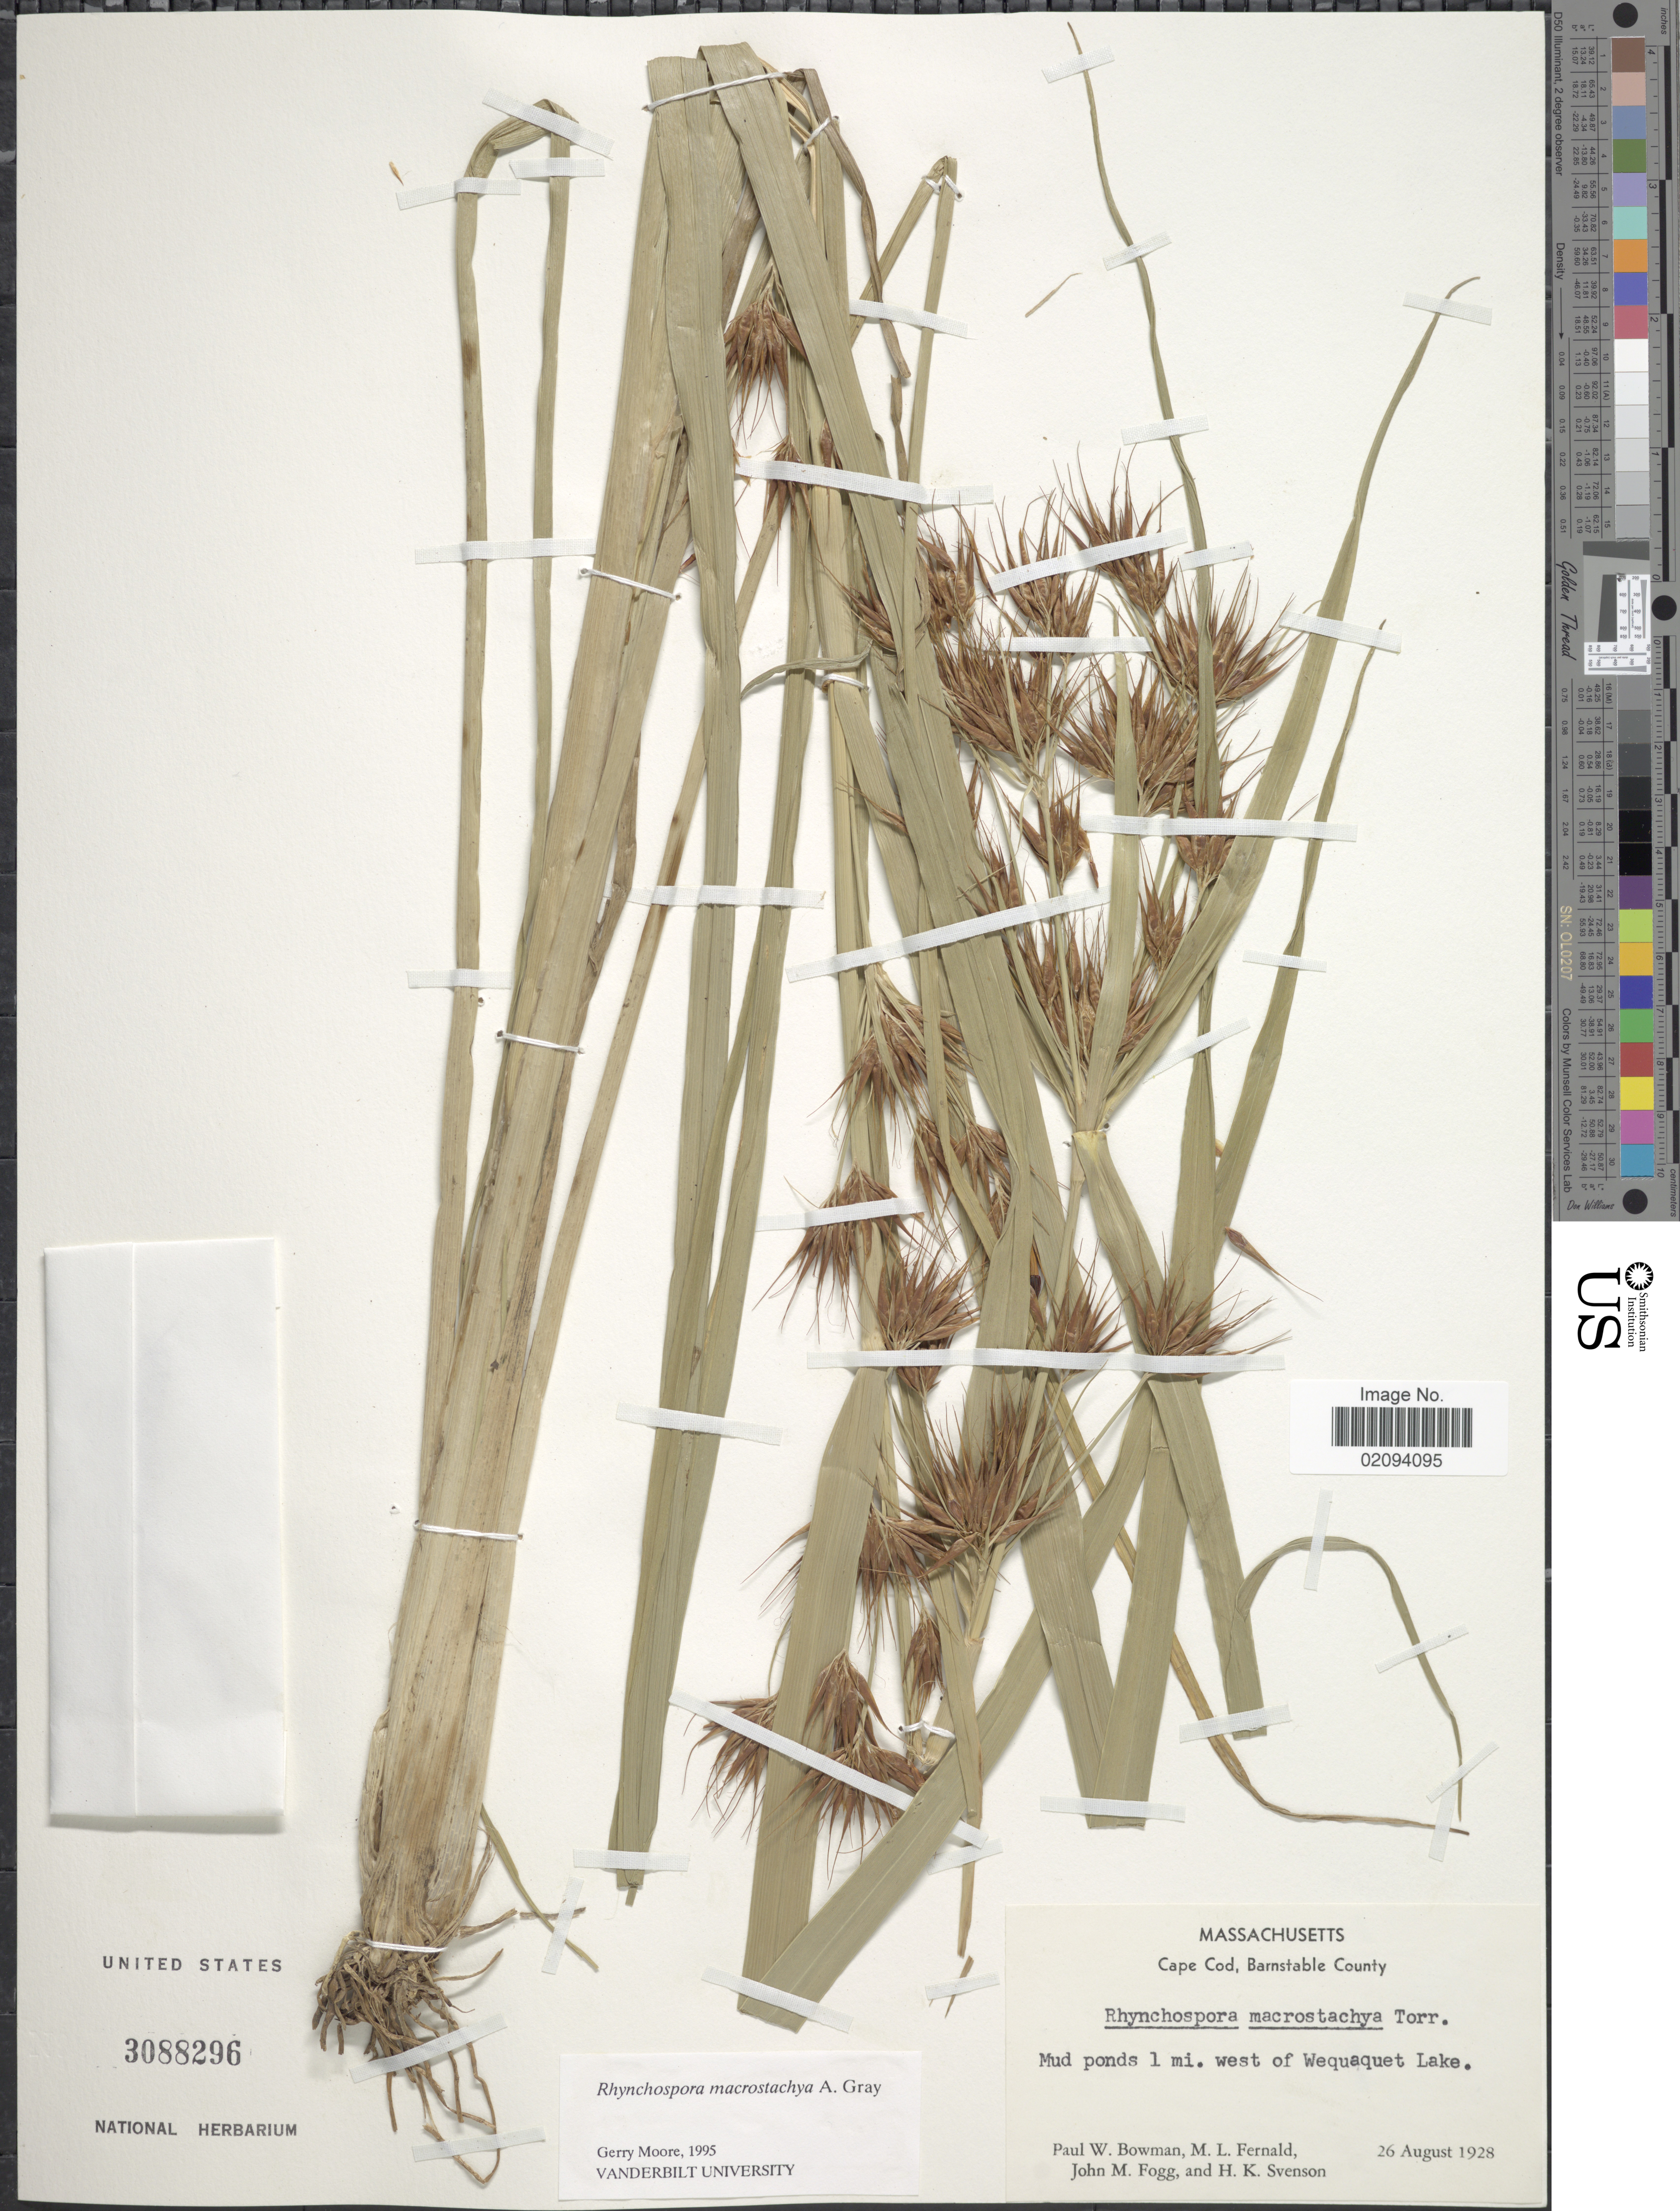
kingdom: Plantae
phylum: Tracheophyta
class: Liliopsida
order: Poales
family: Cyperaceae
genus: Rhynchospora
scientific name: Rhynchospora macrostachya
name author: Torr. ex A. Gray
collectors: P. Bowman, M. L. Fernald, J. Fogg & H. K. Svenson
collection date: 1928-08-26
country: United States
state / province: Massachusetts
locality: Cape Cod, Barnstable County. Mud ponds 1 mi. west of Wequaquet Lake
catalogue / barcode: US 3088296